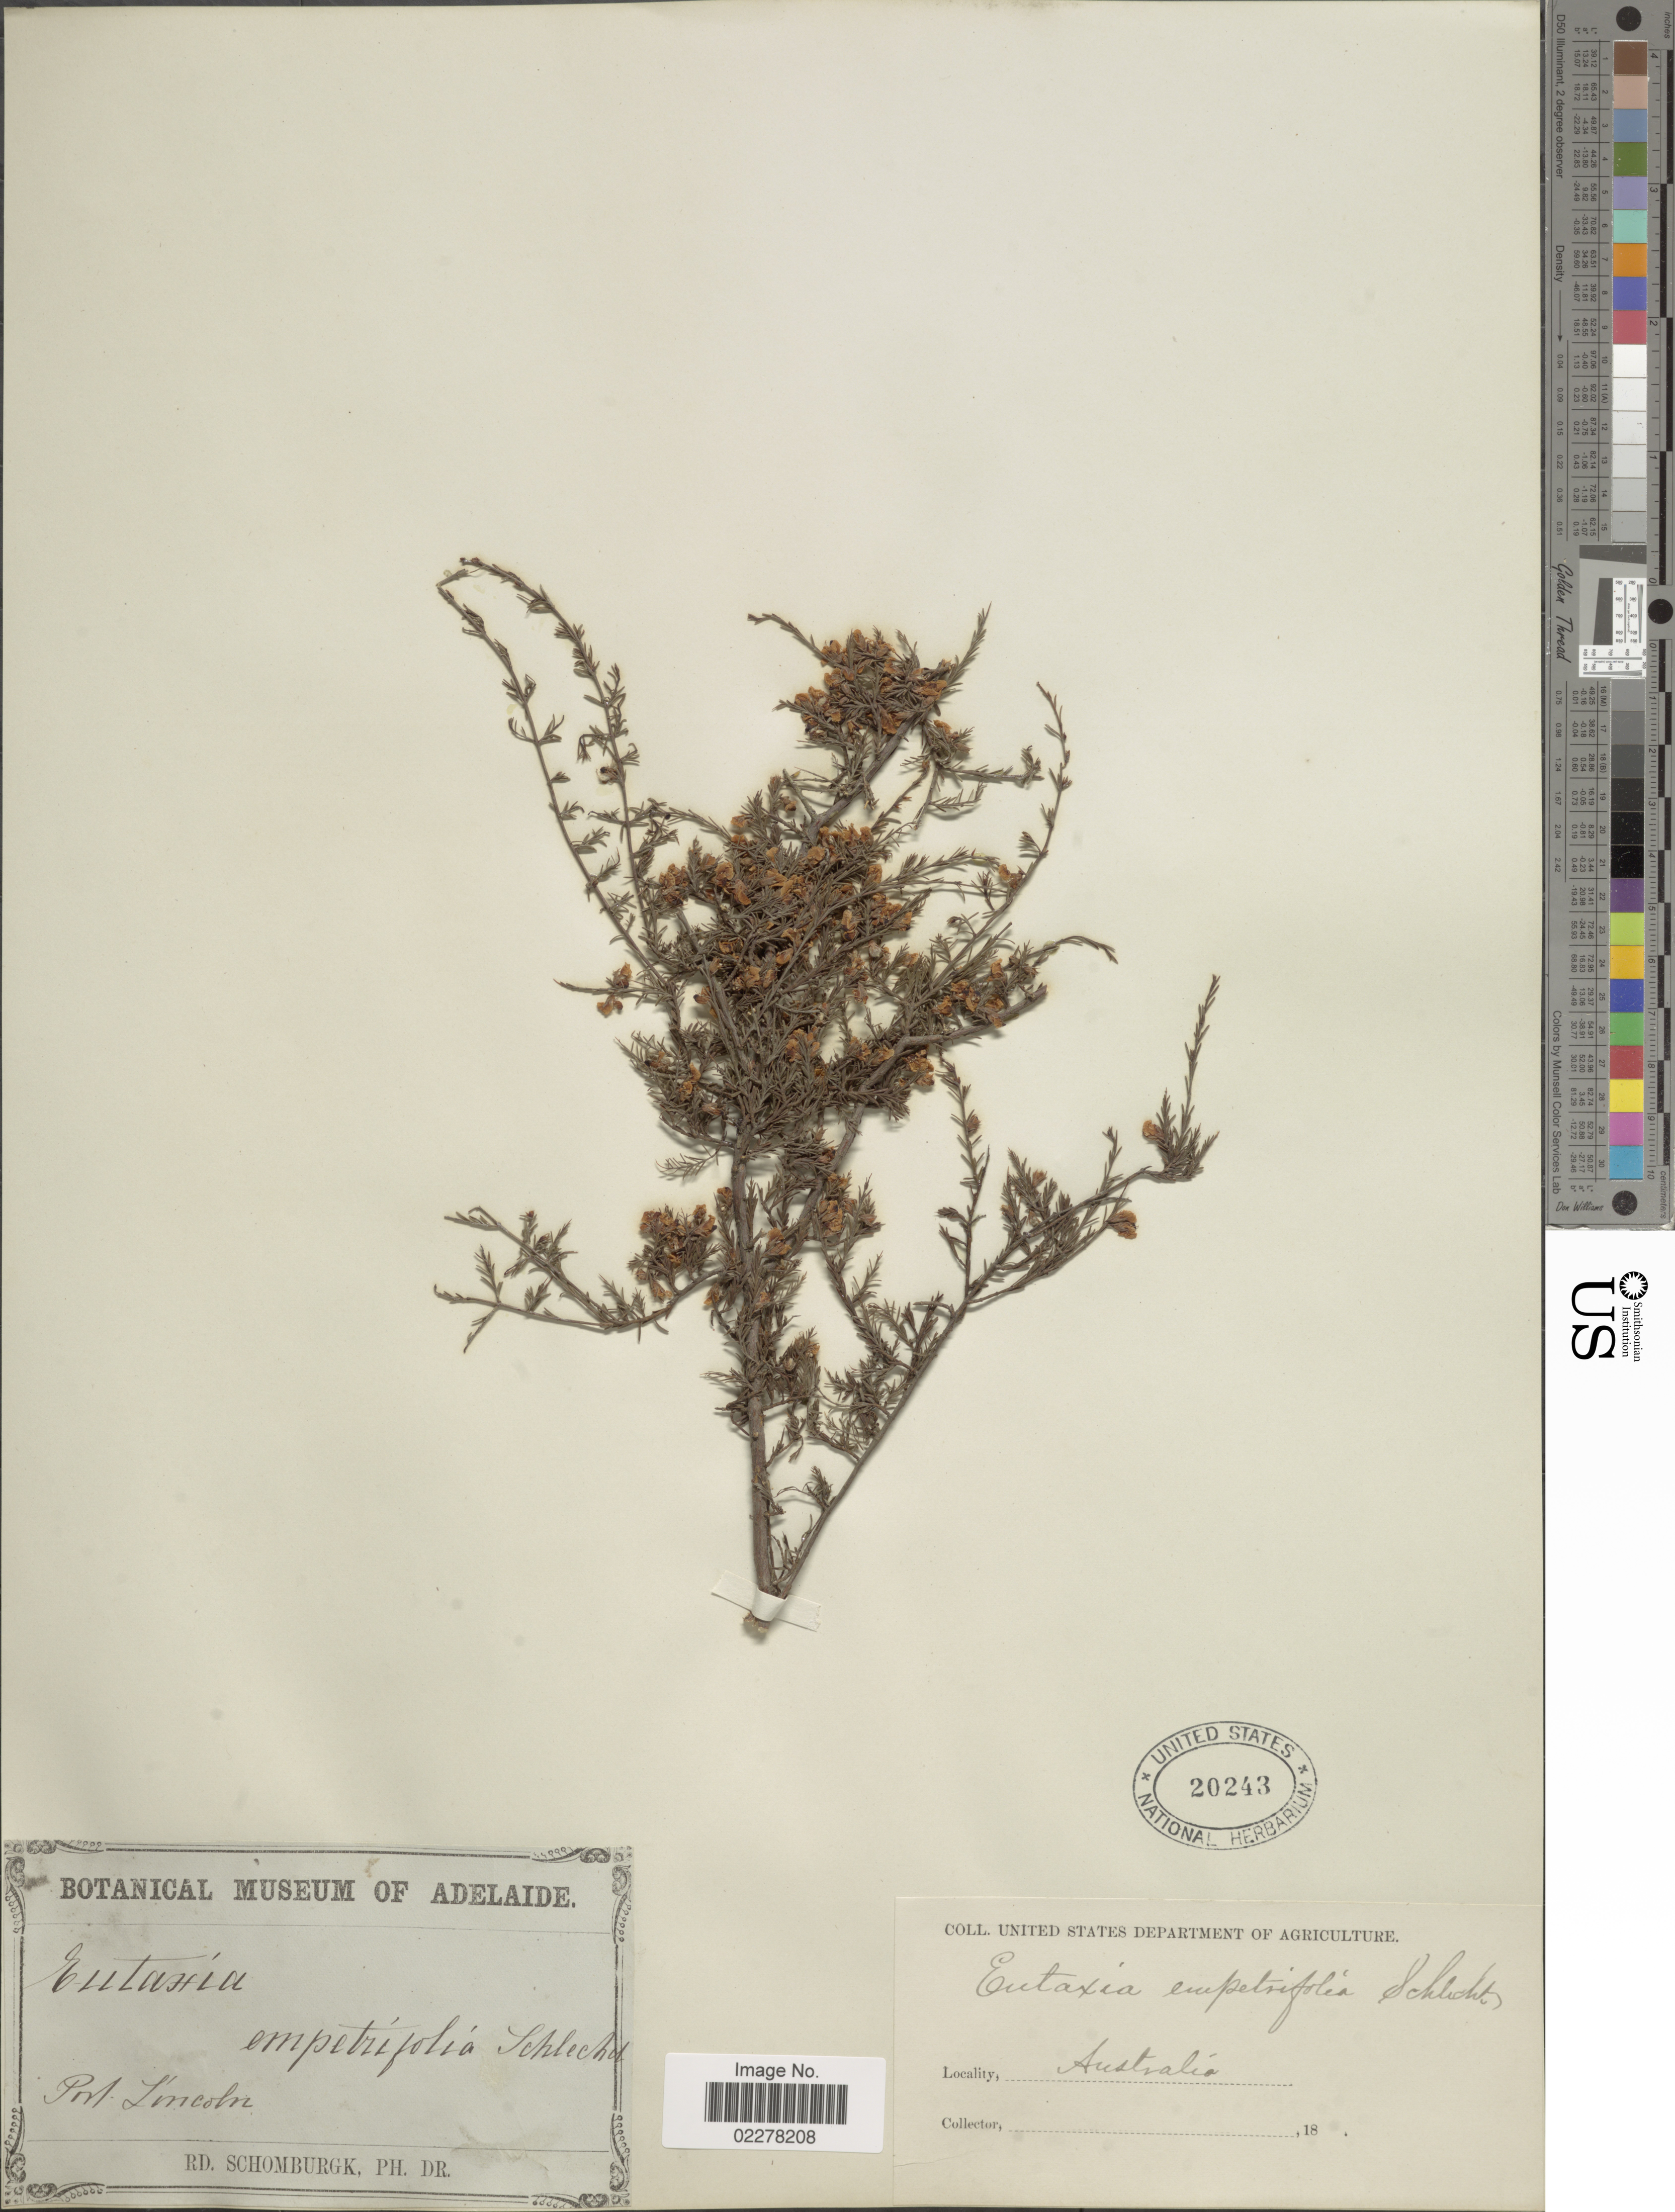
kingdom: Plantae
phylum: Tracheophyta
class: Magnoliopsida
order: Fabales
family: Fabaceae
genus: Eutaxia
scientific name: Eutaxia microphylla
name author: (R. Br.) J.M. Black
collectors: M. R. Schomburgk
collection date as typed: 18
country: Australia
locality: Port Lincoln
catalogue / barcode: US 20243